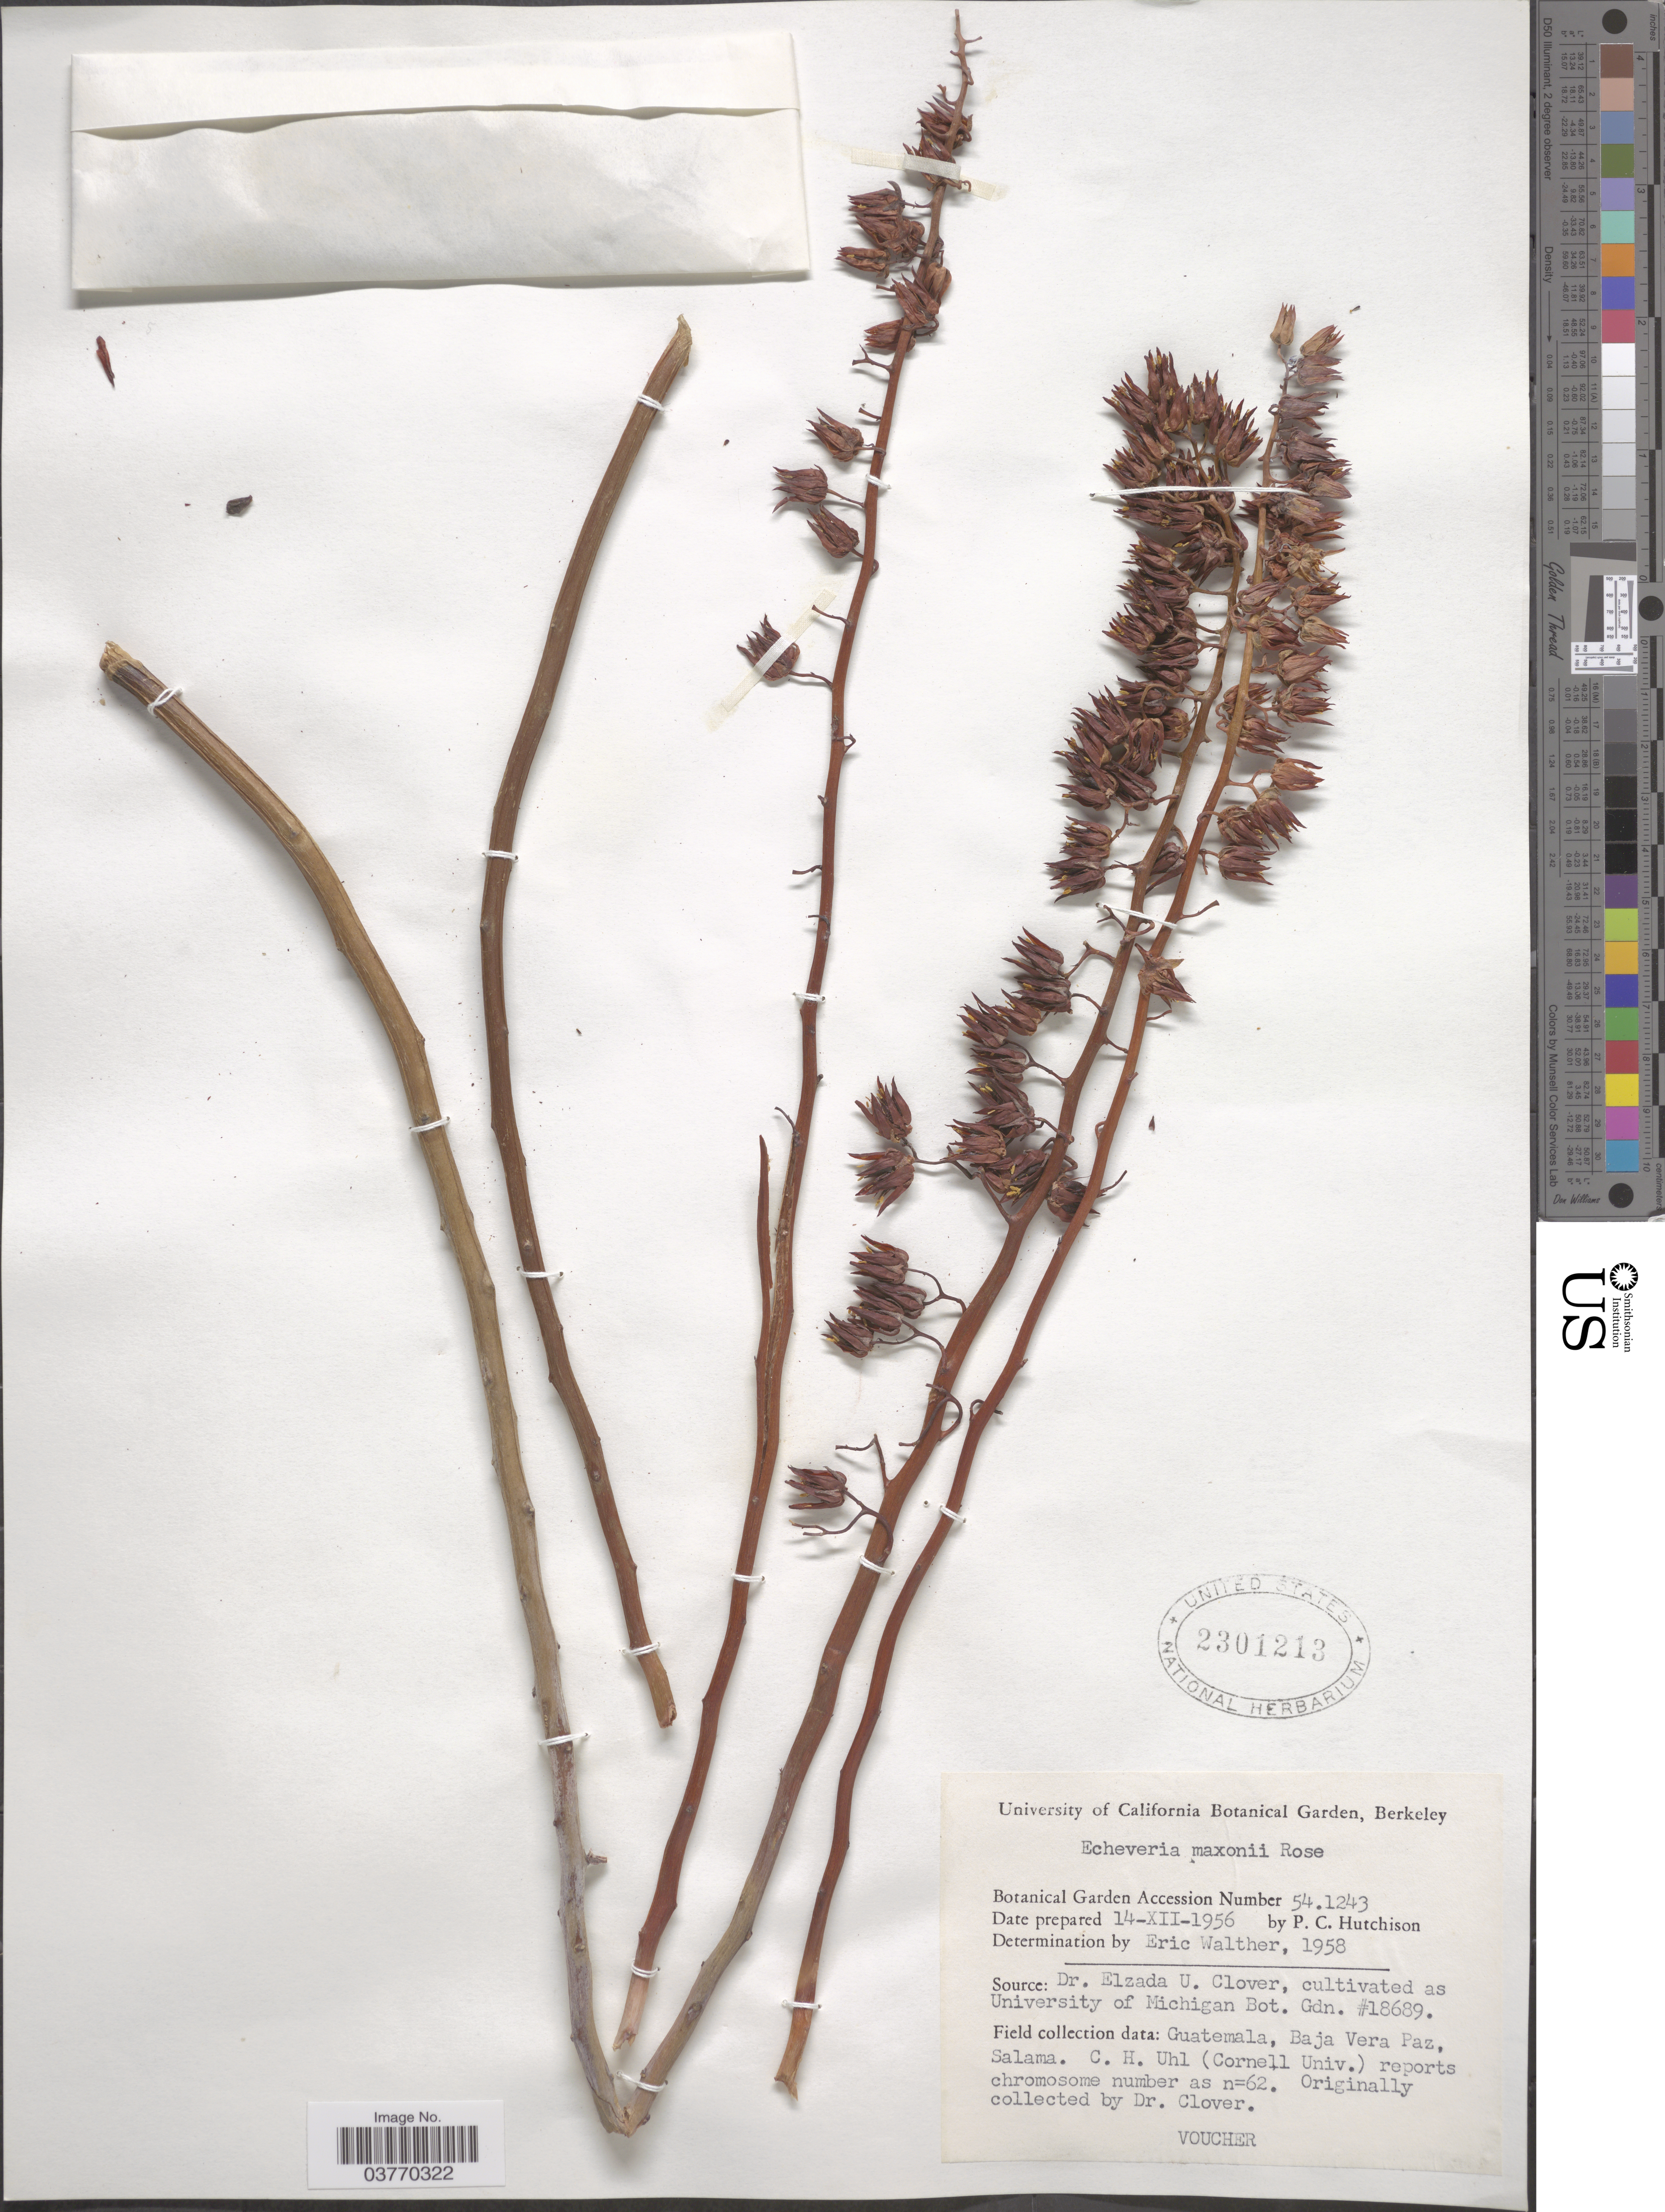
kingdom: Plantae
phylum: Tracheophyta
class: Magnoliopsida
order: Saxifragales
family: Crassulaceae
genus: Echeveria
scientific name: Echeveria maxonii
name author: Rose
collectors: P. C. Hutchison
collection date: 1956-12-14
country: United States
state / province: California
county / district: Alameda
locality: University of California Botanical Garden, Berkeley.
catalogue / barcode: US 2301213